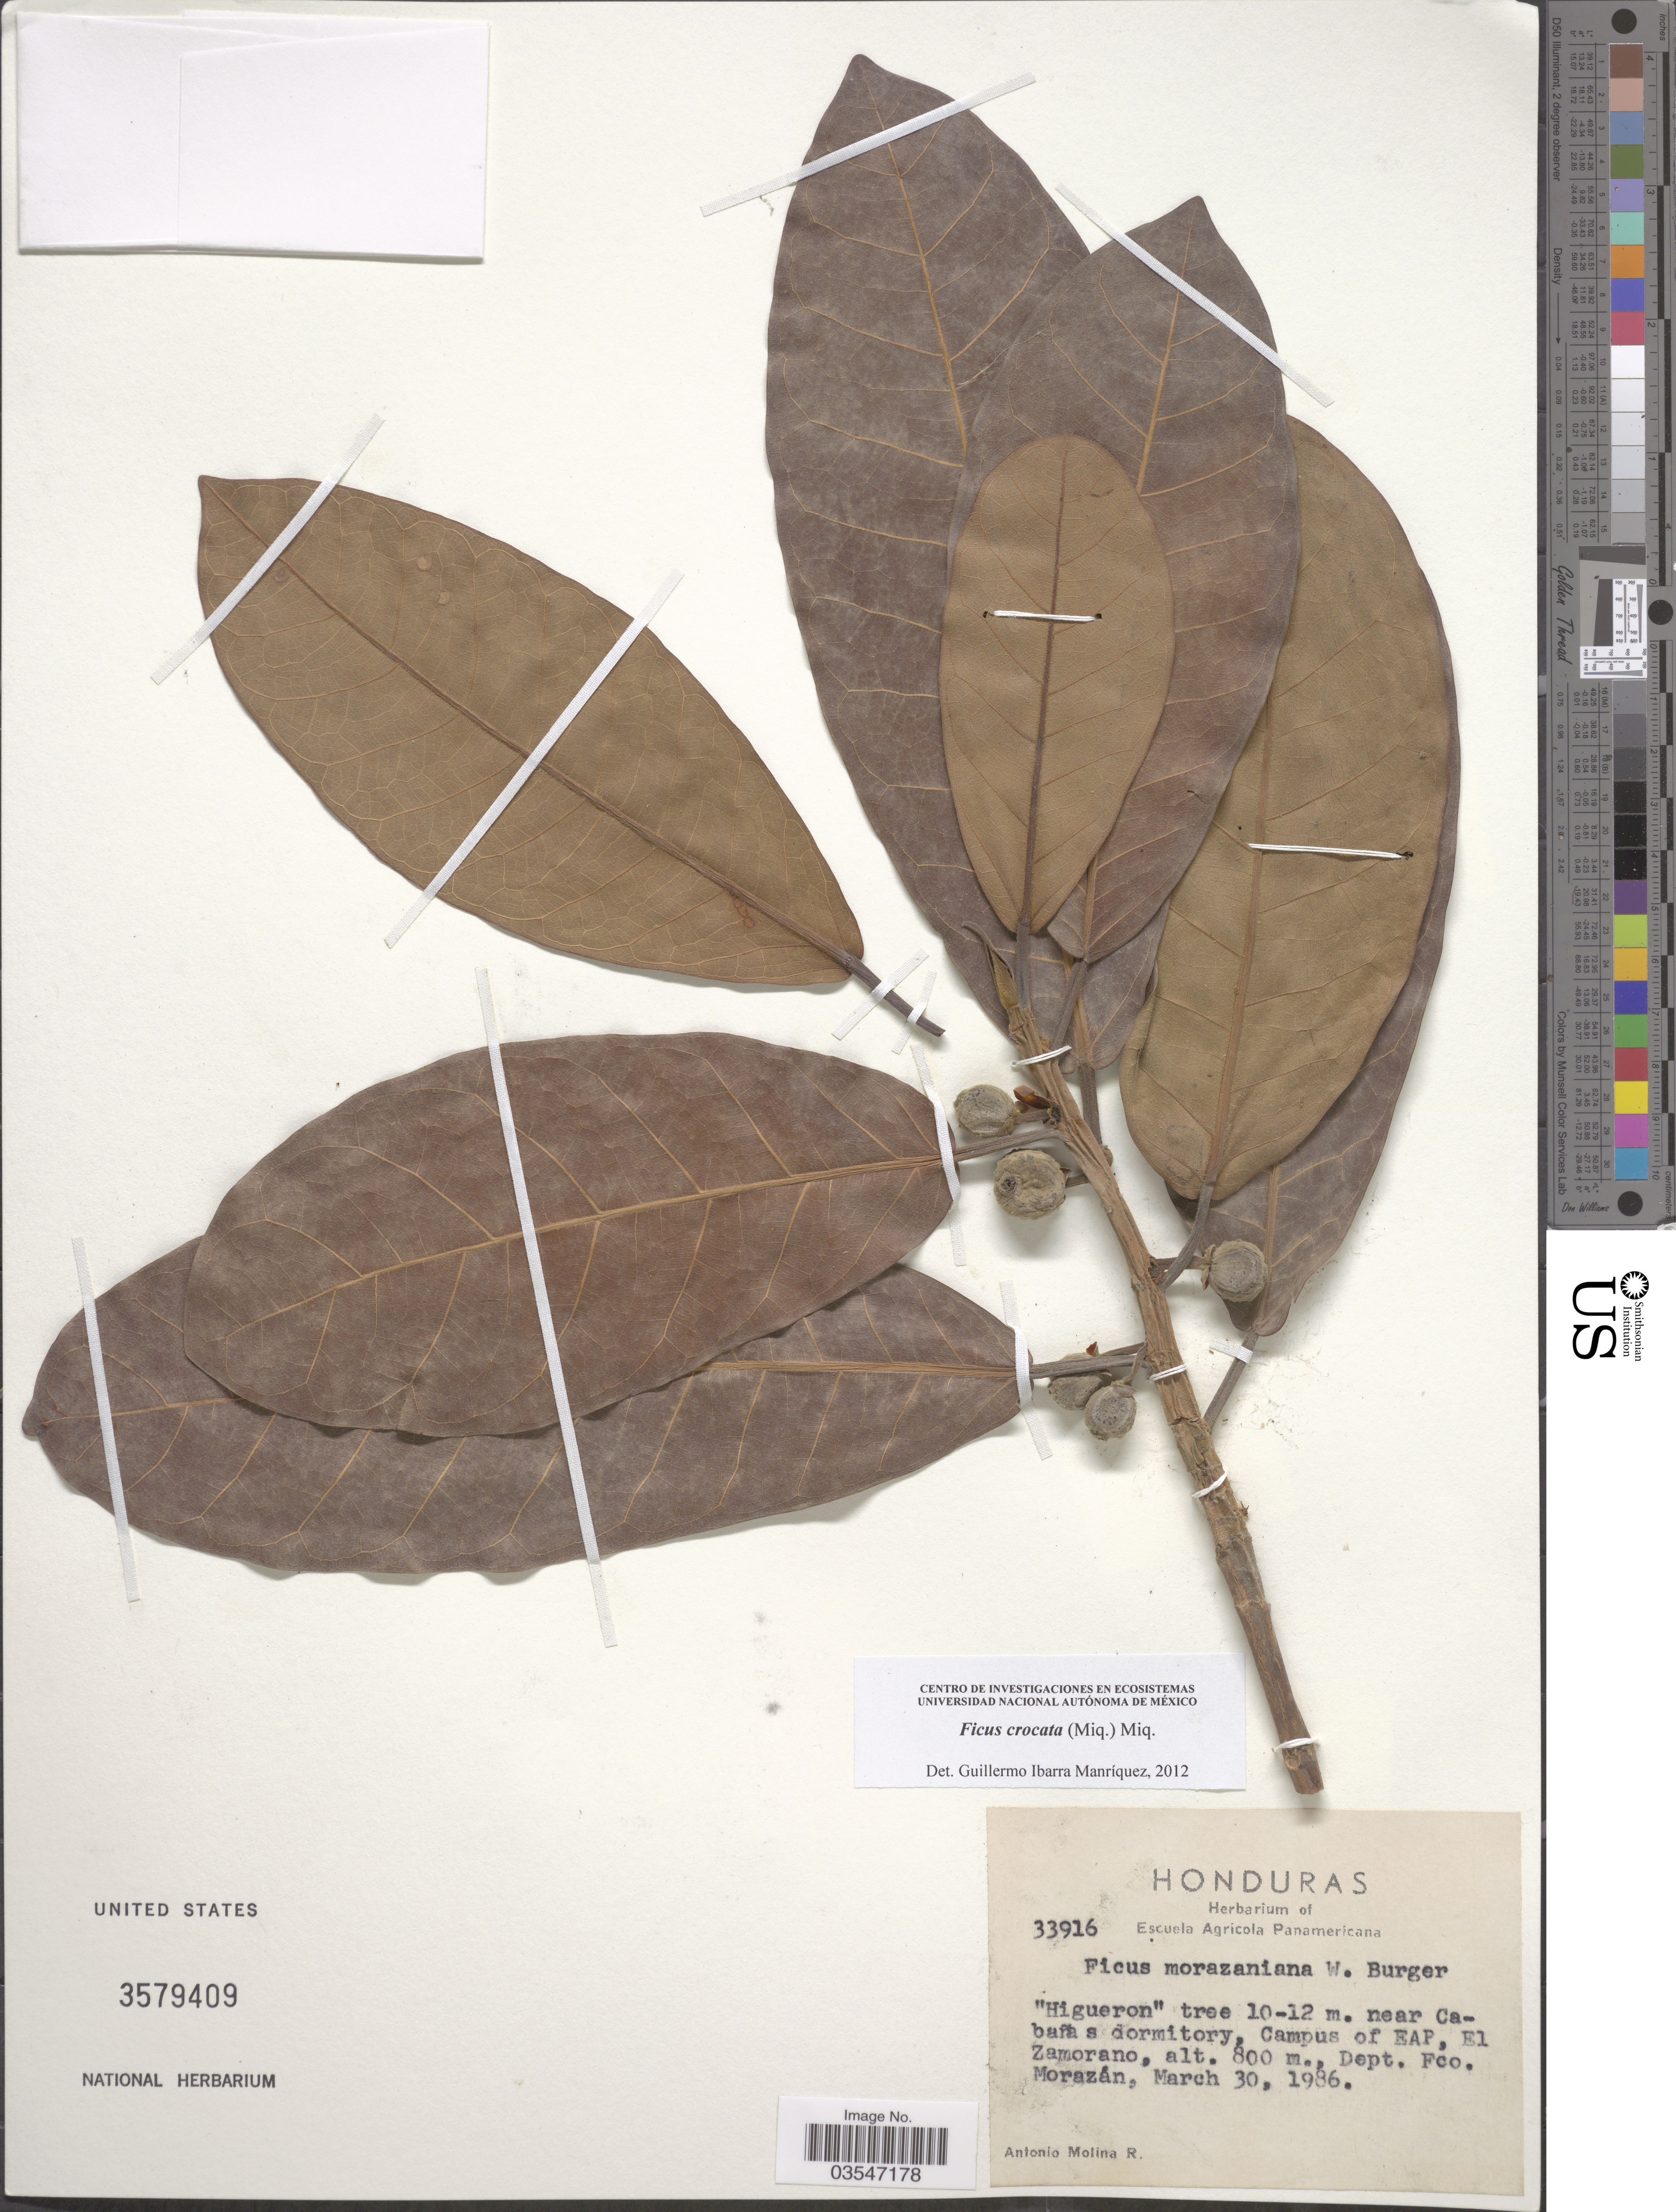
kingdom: Plantae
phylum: Tracheophyta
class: Magnoliopsida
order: Rosales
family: Moraceae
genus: Ficus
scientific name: Ficus crocata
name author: (Miq.) Miq.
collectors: A. Molina R.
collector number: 33916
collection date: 1986-03-30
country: Honduras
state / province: Fco. Morazán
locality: Near Cabaña s dormitory, Campus of EAP, El Zamorano, Dept. Fco. Morazán.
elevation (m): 800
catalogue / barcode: US 3579409